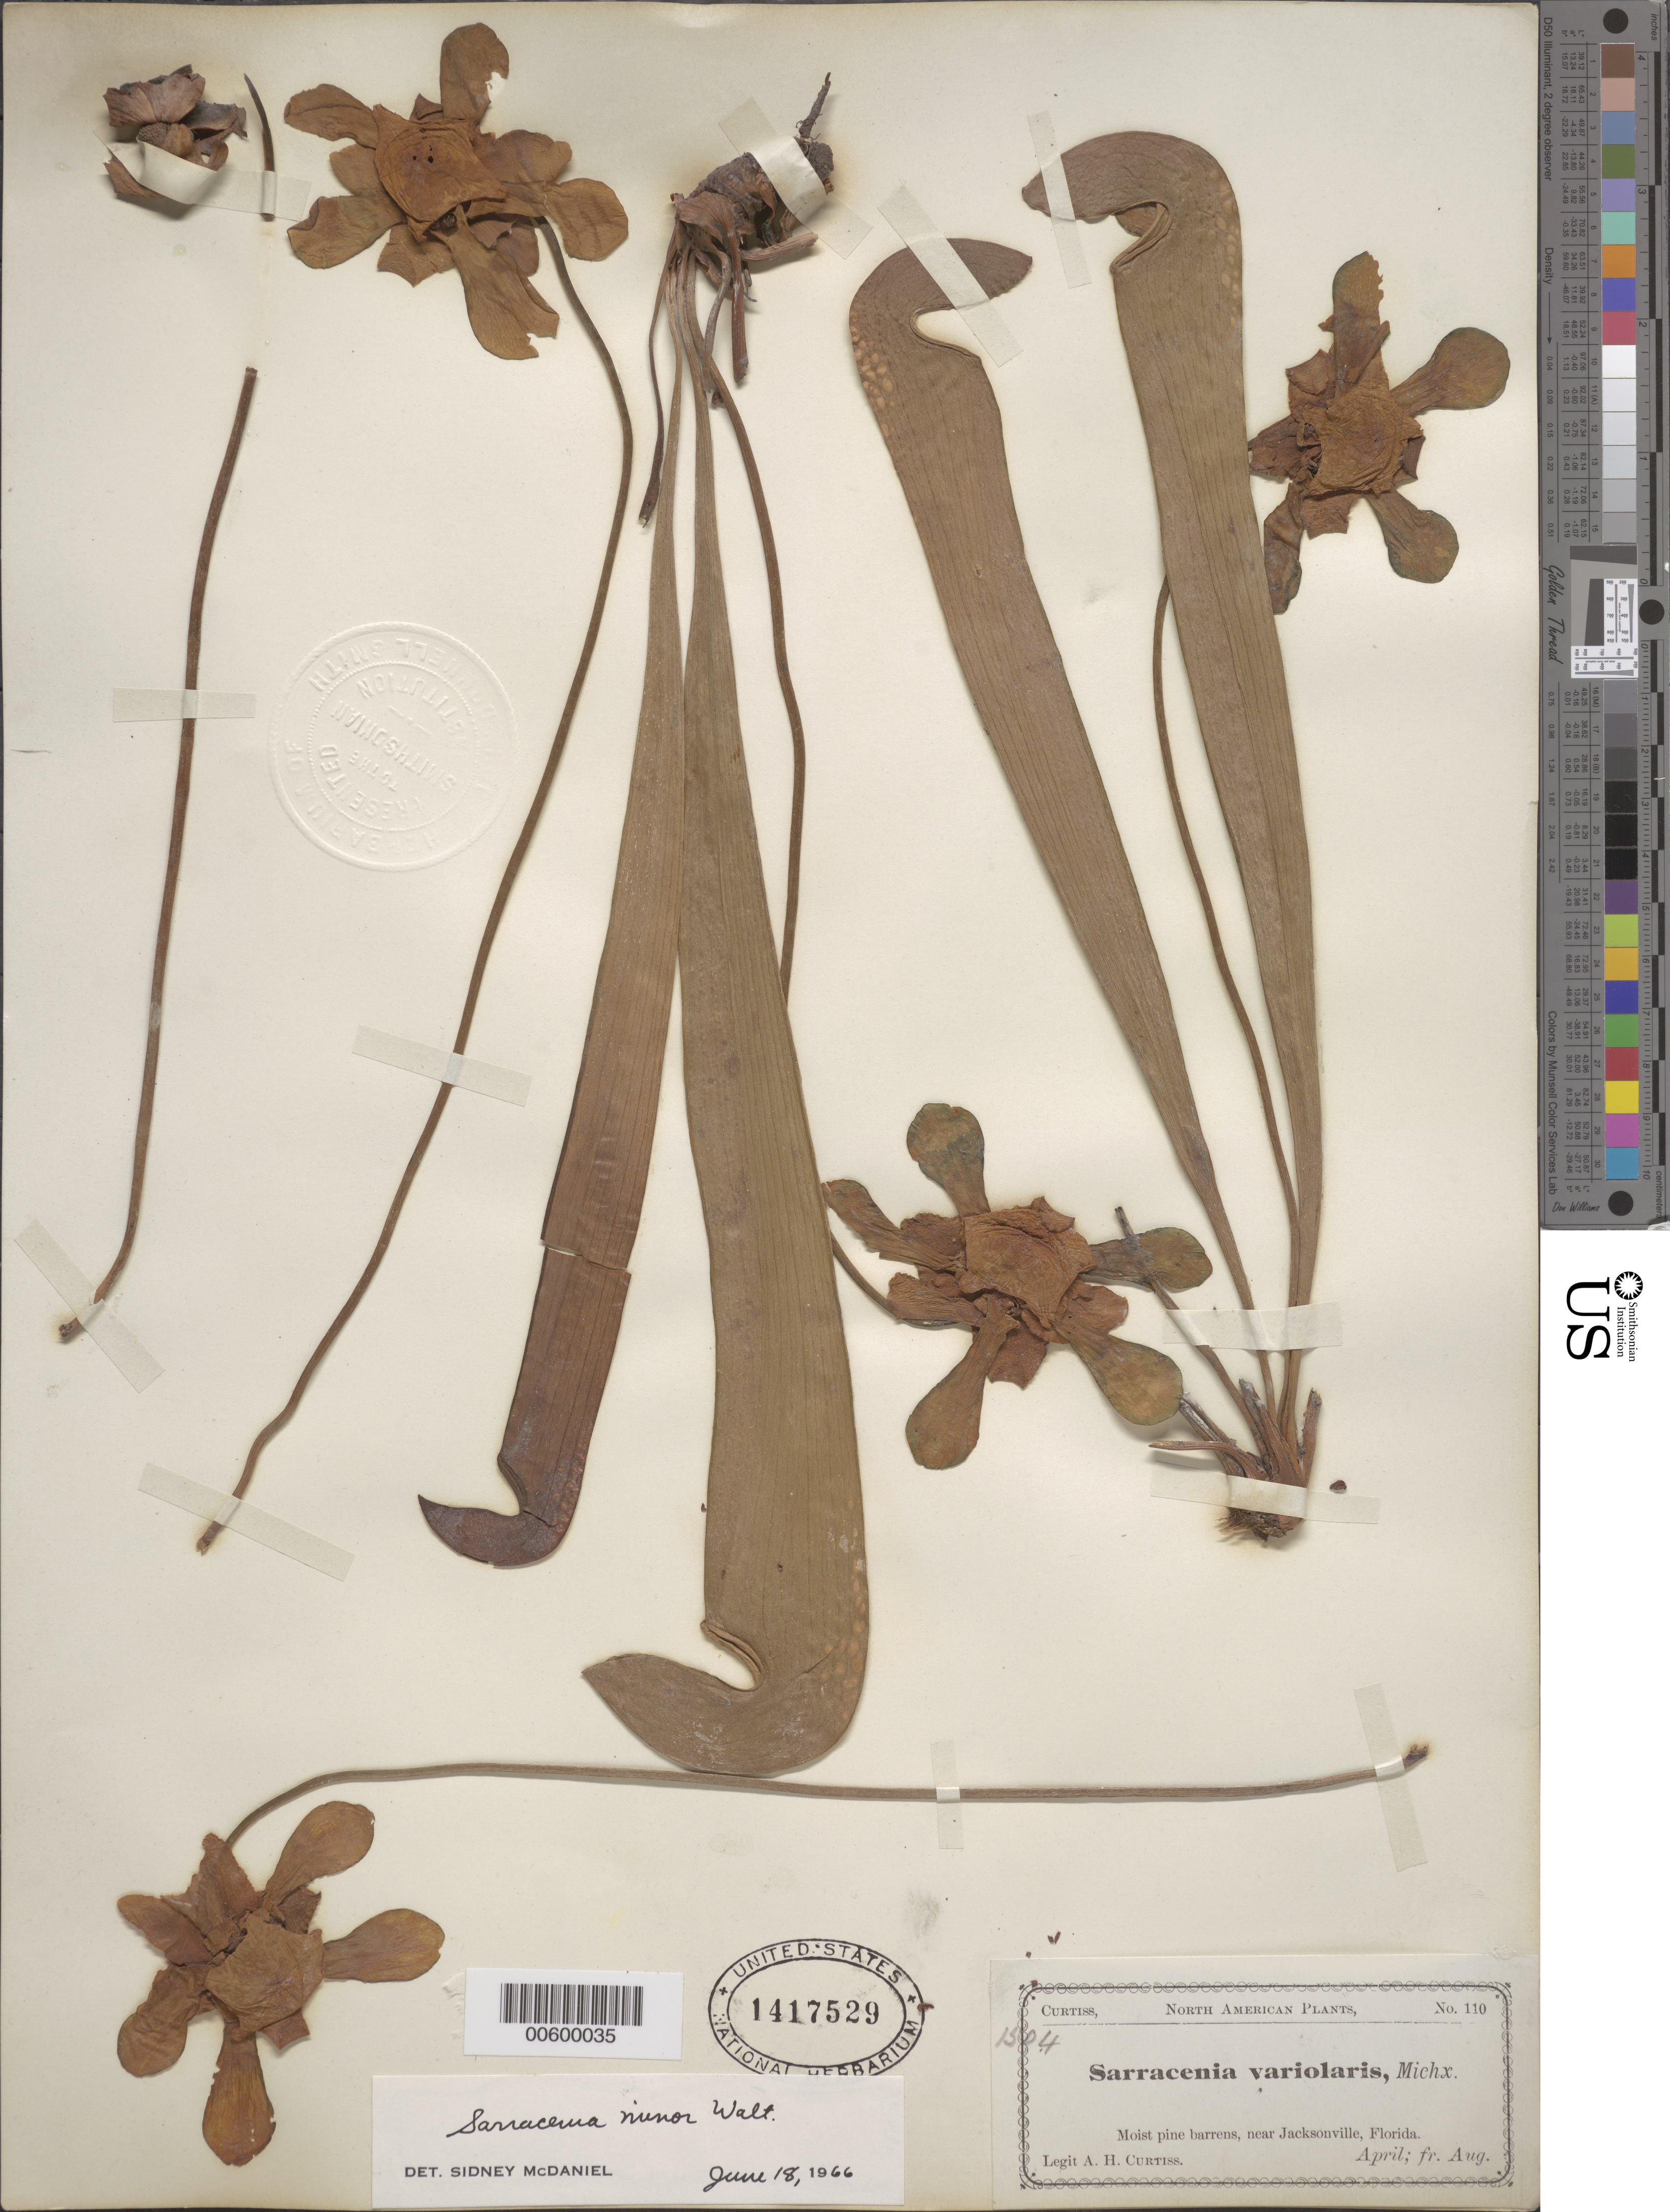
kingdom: Plantae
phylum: Tracheophyta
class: Magnoliopsida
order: Ericales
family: Sarraceniaceae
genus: Sarracenia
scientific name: Sarracenia minor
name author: Walter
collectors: A. H. Curtiss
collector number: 110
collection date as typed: Apr ---- to -- Aug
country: United States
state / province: Florida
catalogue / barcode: US 1417529